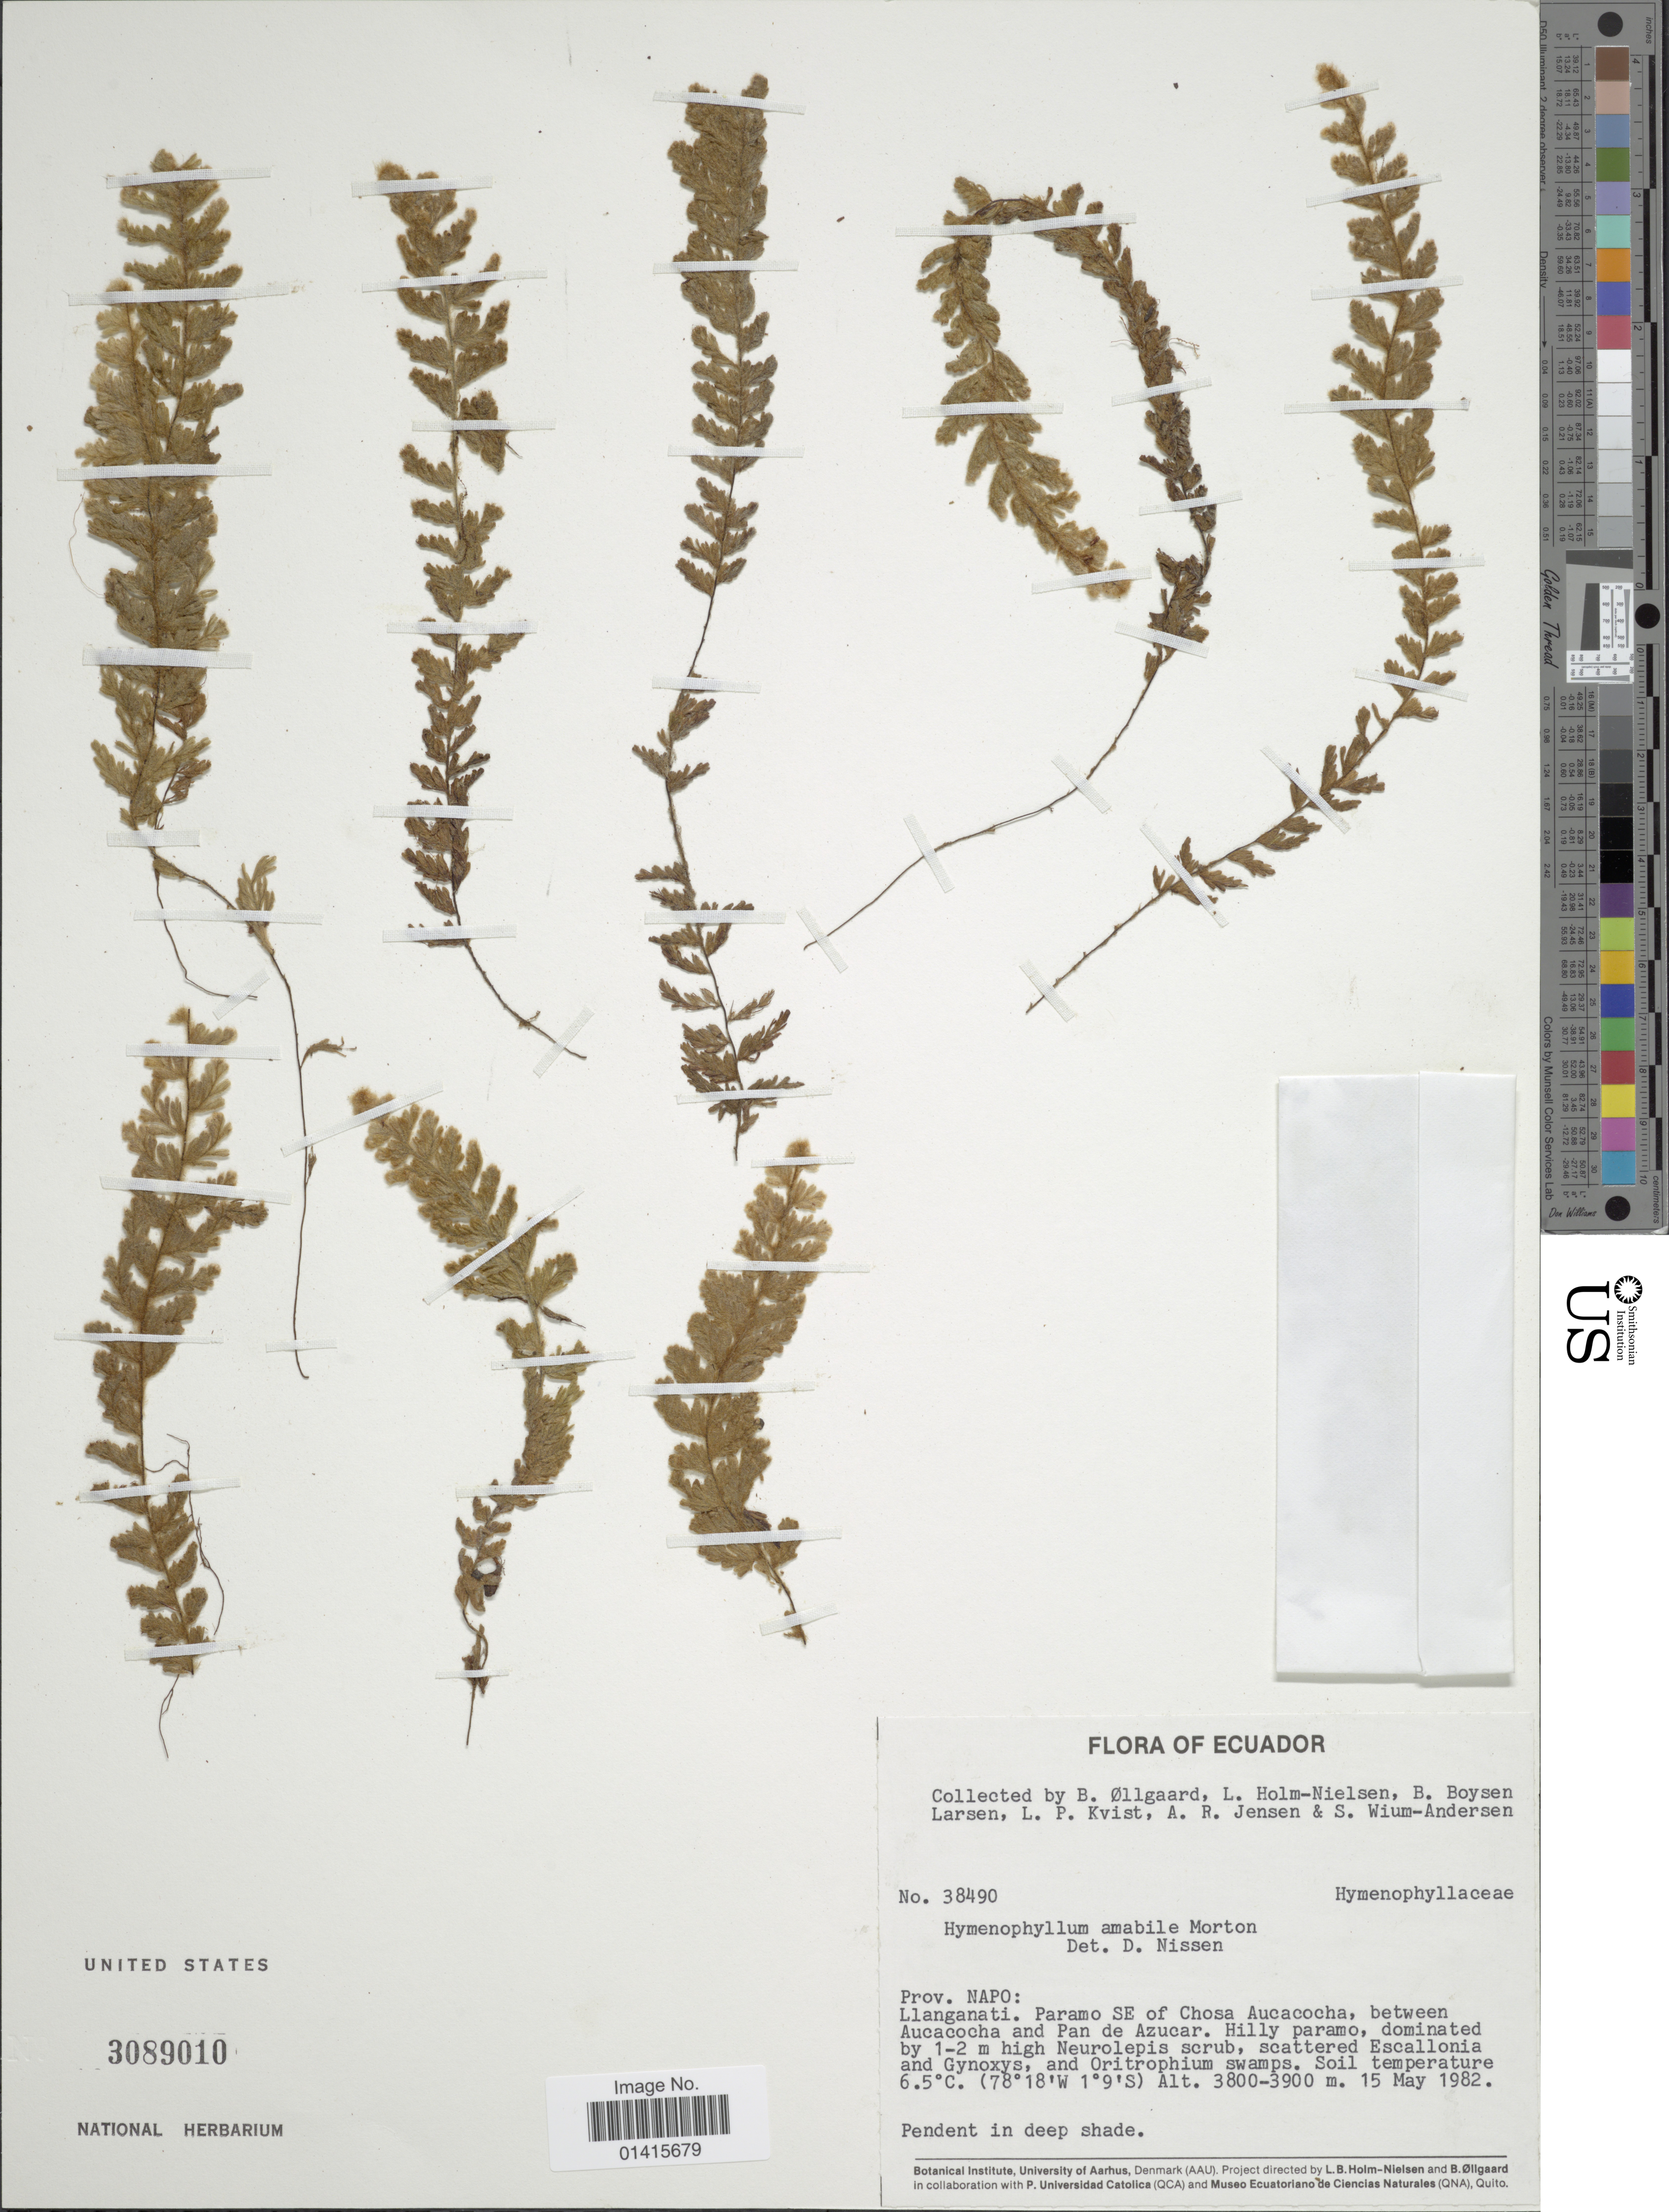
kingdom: Plantae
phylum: Tracheophyta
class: Polypodiopsida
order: Hymenophyllales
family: Hymenophyllaceae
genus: Hymenophyllum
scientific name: Hymenophyllum amabile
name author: C.V. Morton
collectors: B. Øllgaard, L. B. Holm-Nielsen, B. Larsen, L. P. Kvist & et al.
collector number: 38490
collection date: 1982-05-15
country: Ecuador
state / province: Napo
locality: Prov. Napo: Llanganti, Paramo SE of Chosa Aucacocha, between Aucacocha and Pan de Azucar, Hilly paramo,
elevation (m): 3800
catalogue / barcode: US 3089010